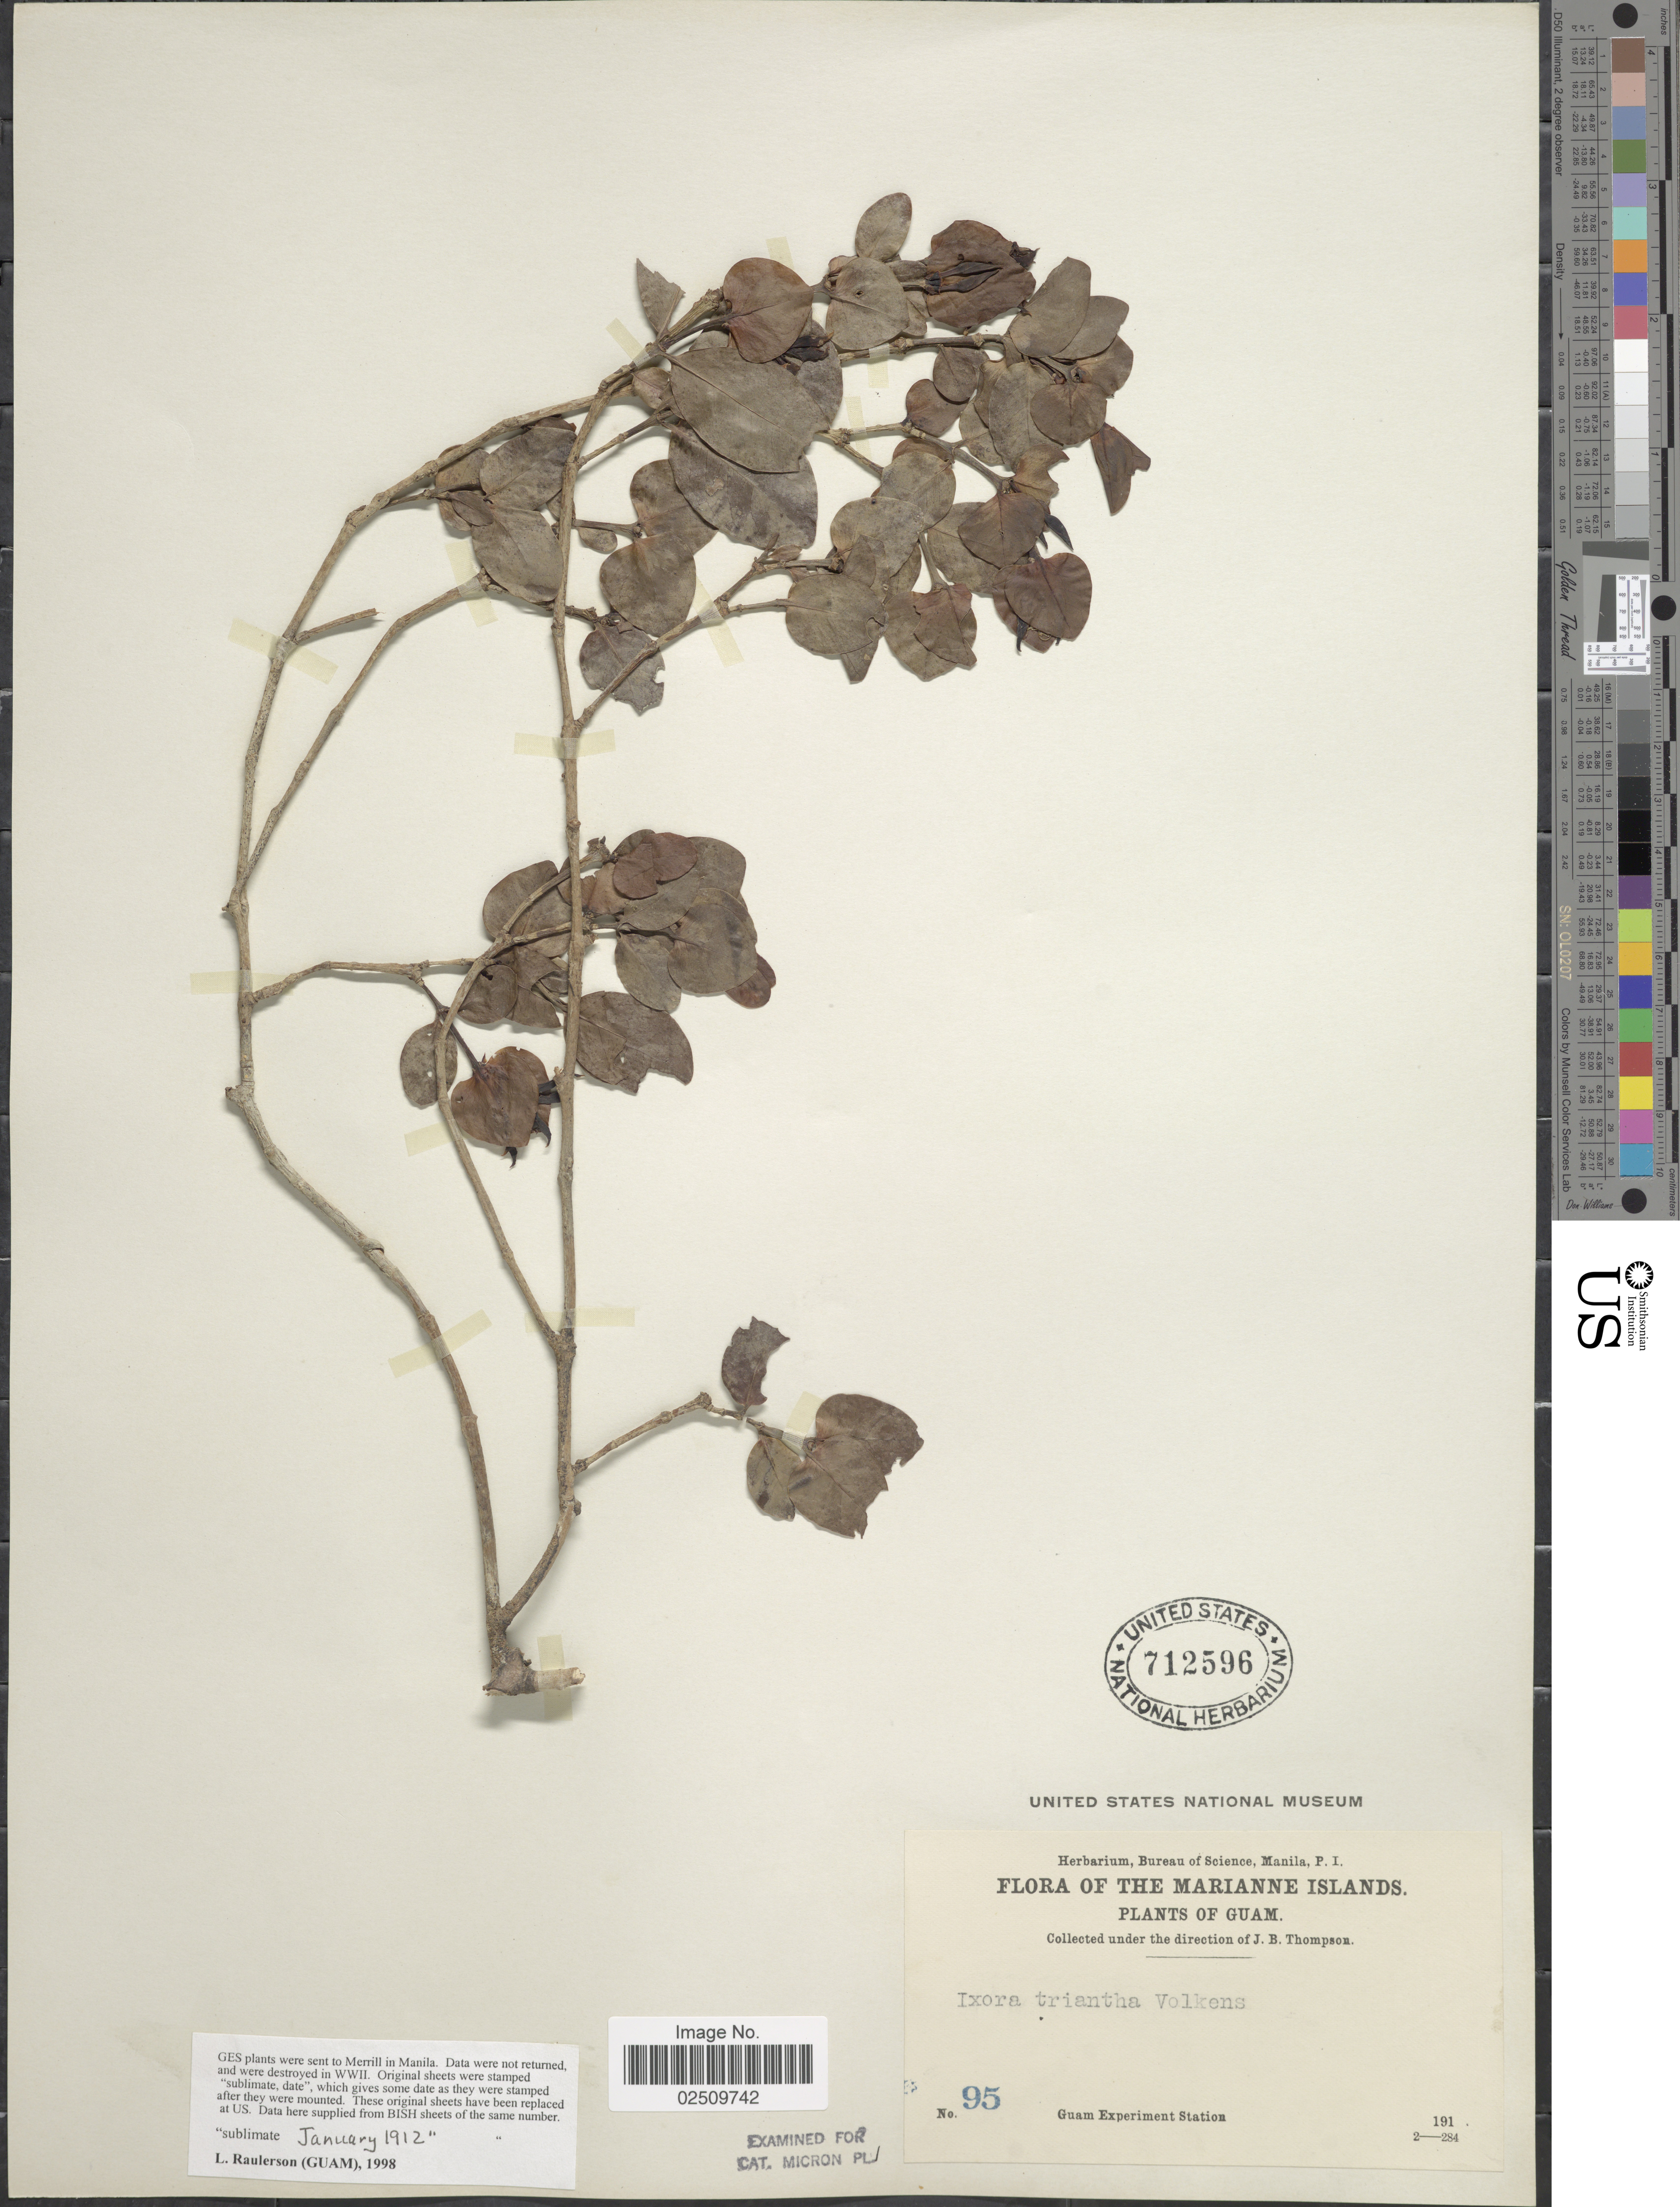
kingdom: Plantae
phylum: Tracheophyta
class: Magnoliopsida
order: Gentianales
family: Rubiaceae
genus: Ixora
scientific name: Ixora triantha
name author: Volkens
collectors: J. B. Thompson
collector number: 95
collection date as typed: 191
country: Guam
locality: The Marianne Islands, Guam Experiment Station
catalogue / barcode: US 712596